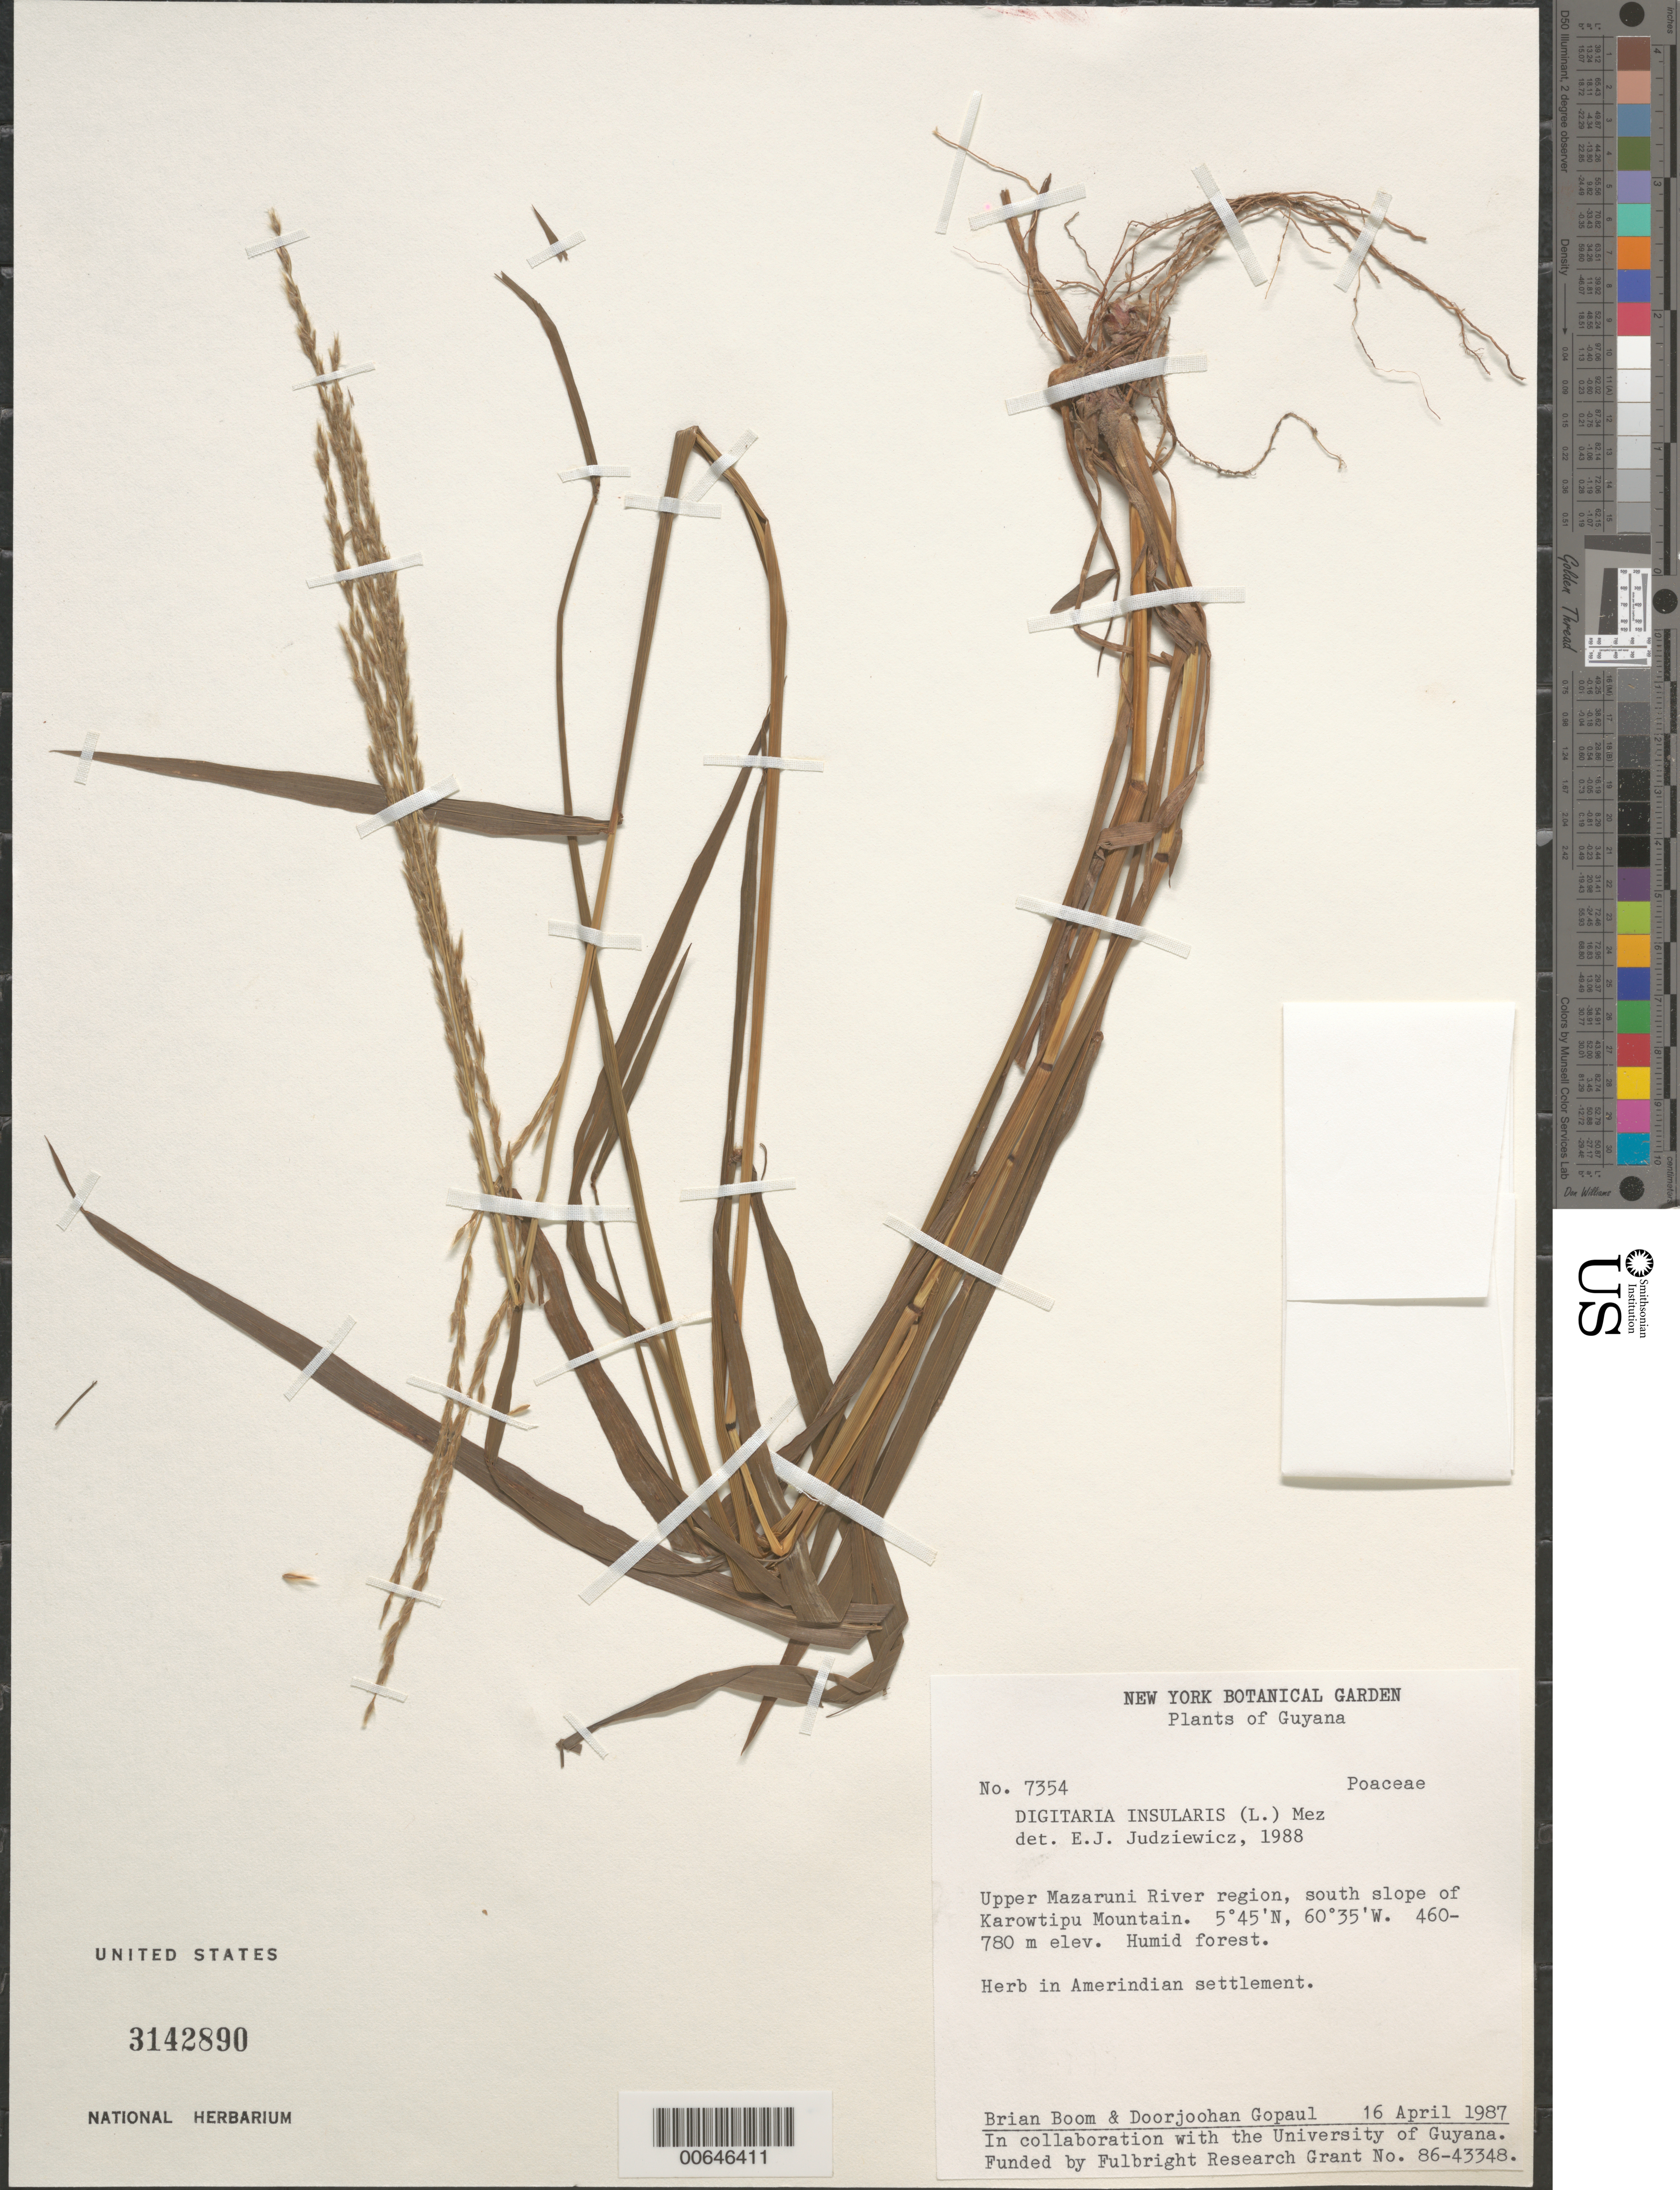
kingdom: Plantae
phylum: Tracheophyta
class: Liliopsida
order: Poales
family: Poaceae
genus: Digitaria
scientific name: Digitaria insularis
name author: (L.) Fedde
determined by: Judziewicz, E. J.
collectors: B. M. Boom & D. Gopaul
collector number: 7354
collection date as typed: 16-Apr-87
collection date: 1987-04-16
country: Guyana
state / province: Cuyuni-Mazaruni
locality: Karowtipu Mountain, S slope, upper Mazaruni R. region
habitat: Humid forest, in Amerindian settlement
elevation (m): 460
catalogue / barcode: US 3142890